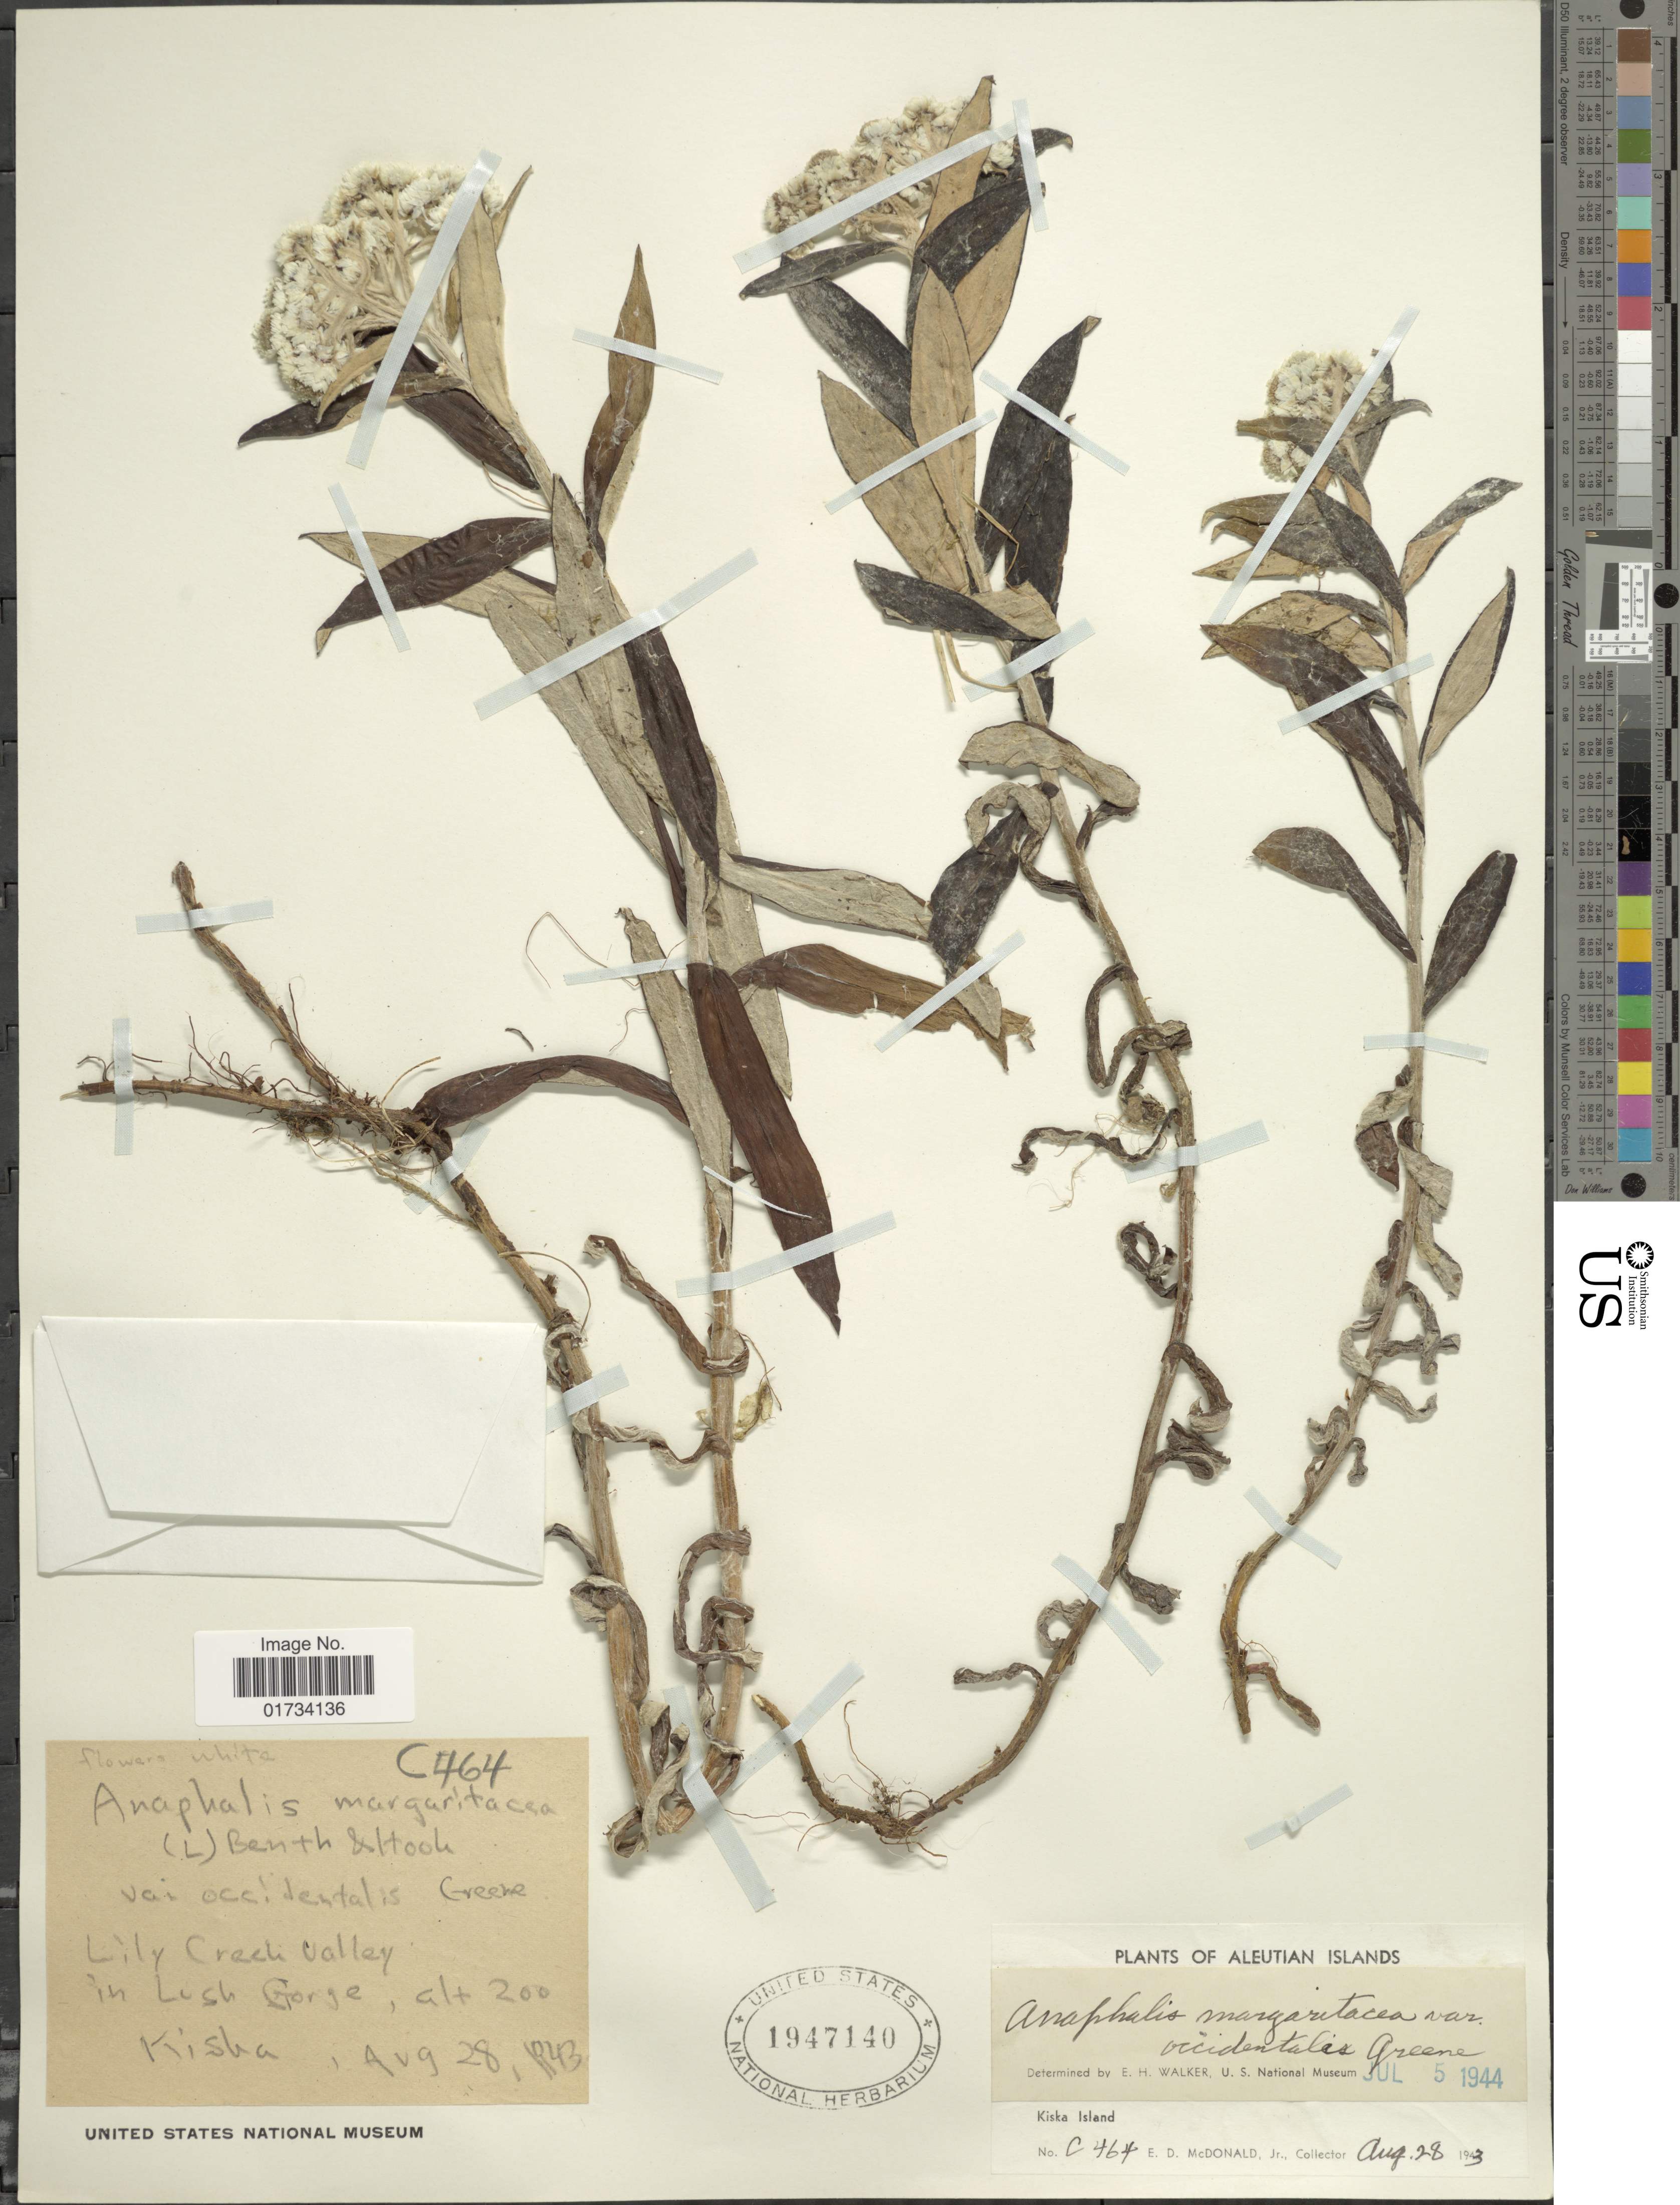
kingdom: Plantae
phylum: Tracheophyta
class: Magnoliopsida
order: Asterales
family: Asteraceae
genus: Anaphalis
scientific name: Anaphalis margaritacea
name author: (L.) Benth. & Hook. f.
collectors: E. D. McDonald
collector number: C464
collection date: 1943-08-28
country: United States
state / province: Alaska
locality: Aleutian Islands, occidentalis Greene, Lily Creek Valley in Lush Gorge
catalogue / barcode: US 1947140